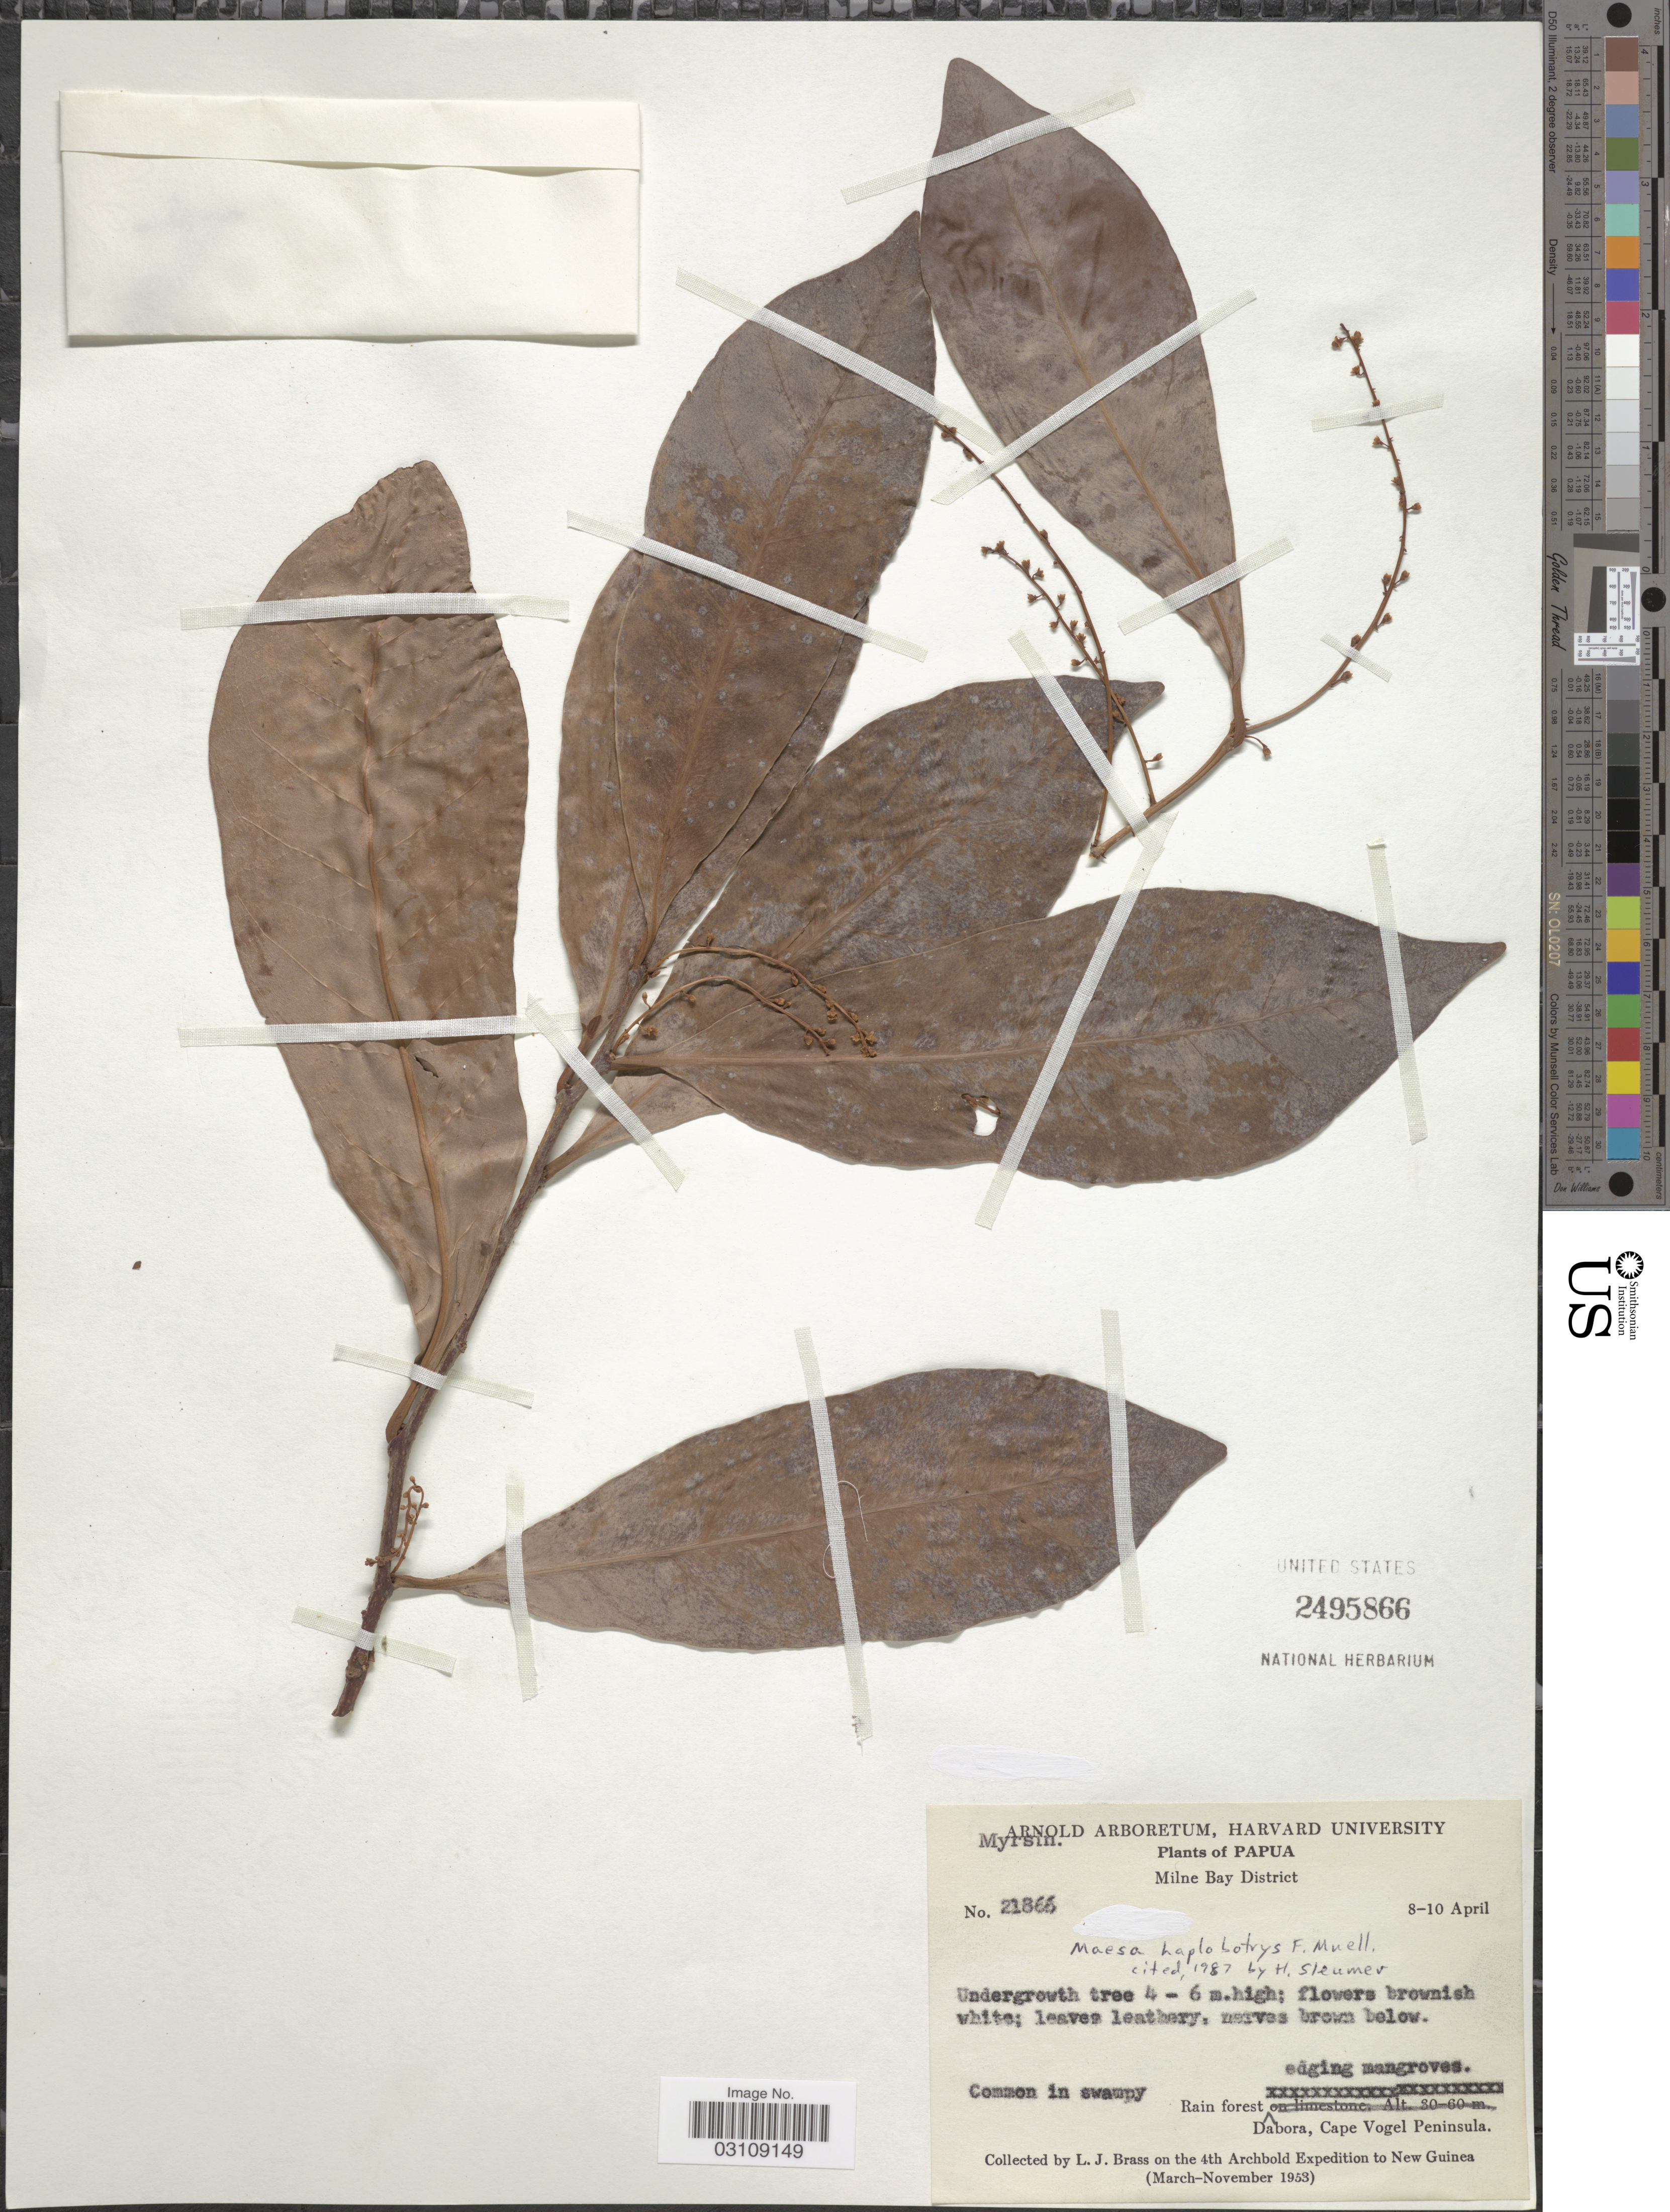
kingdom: Plantae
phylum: Tracheophyta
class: Magnoliopsida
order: Ericales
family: Primulaceae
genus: Maesa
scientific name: Maesa haplobotrys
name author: F. Muell.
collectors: L. J. Brass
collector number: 21866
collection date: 1953-04-08/1953-04-10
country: Papua New Guinea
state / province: Milne Bay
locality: Papua, Milne Bay District, Rain forest Dabora, Cape Vogel Peninsula. New Guinea.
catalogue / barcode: US 2495866